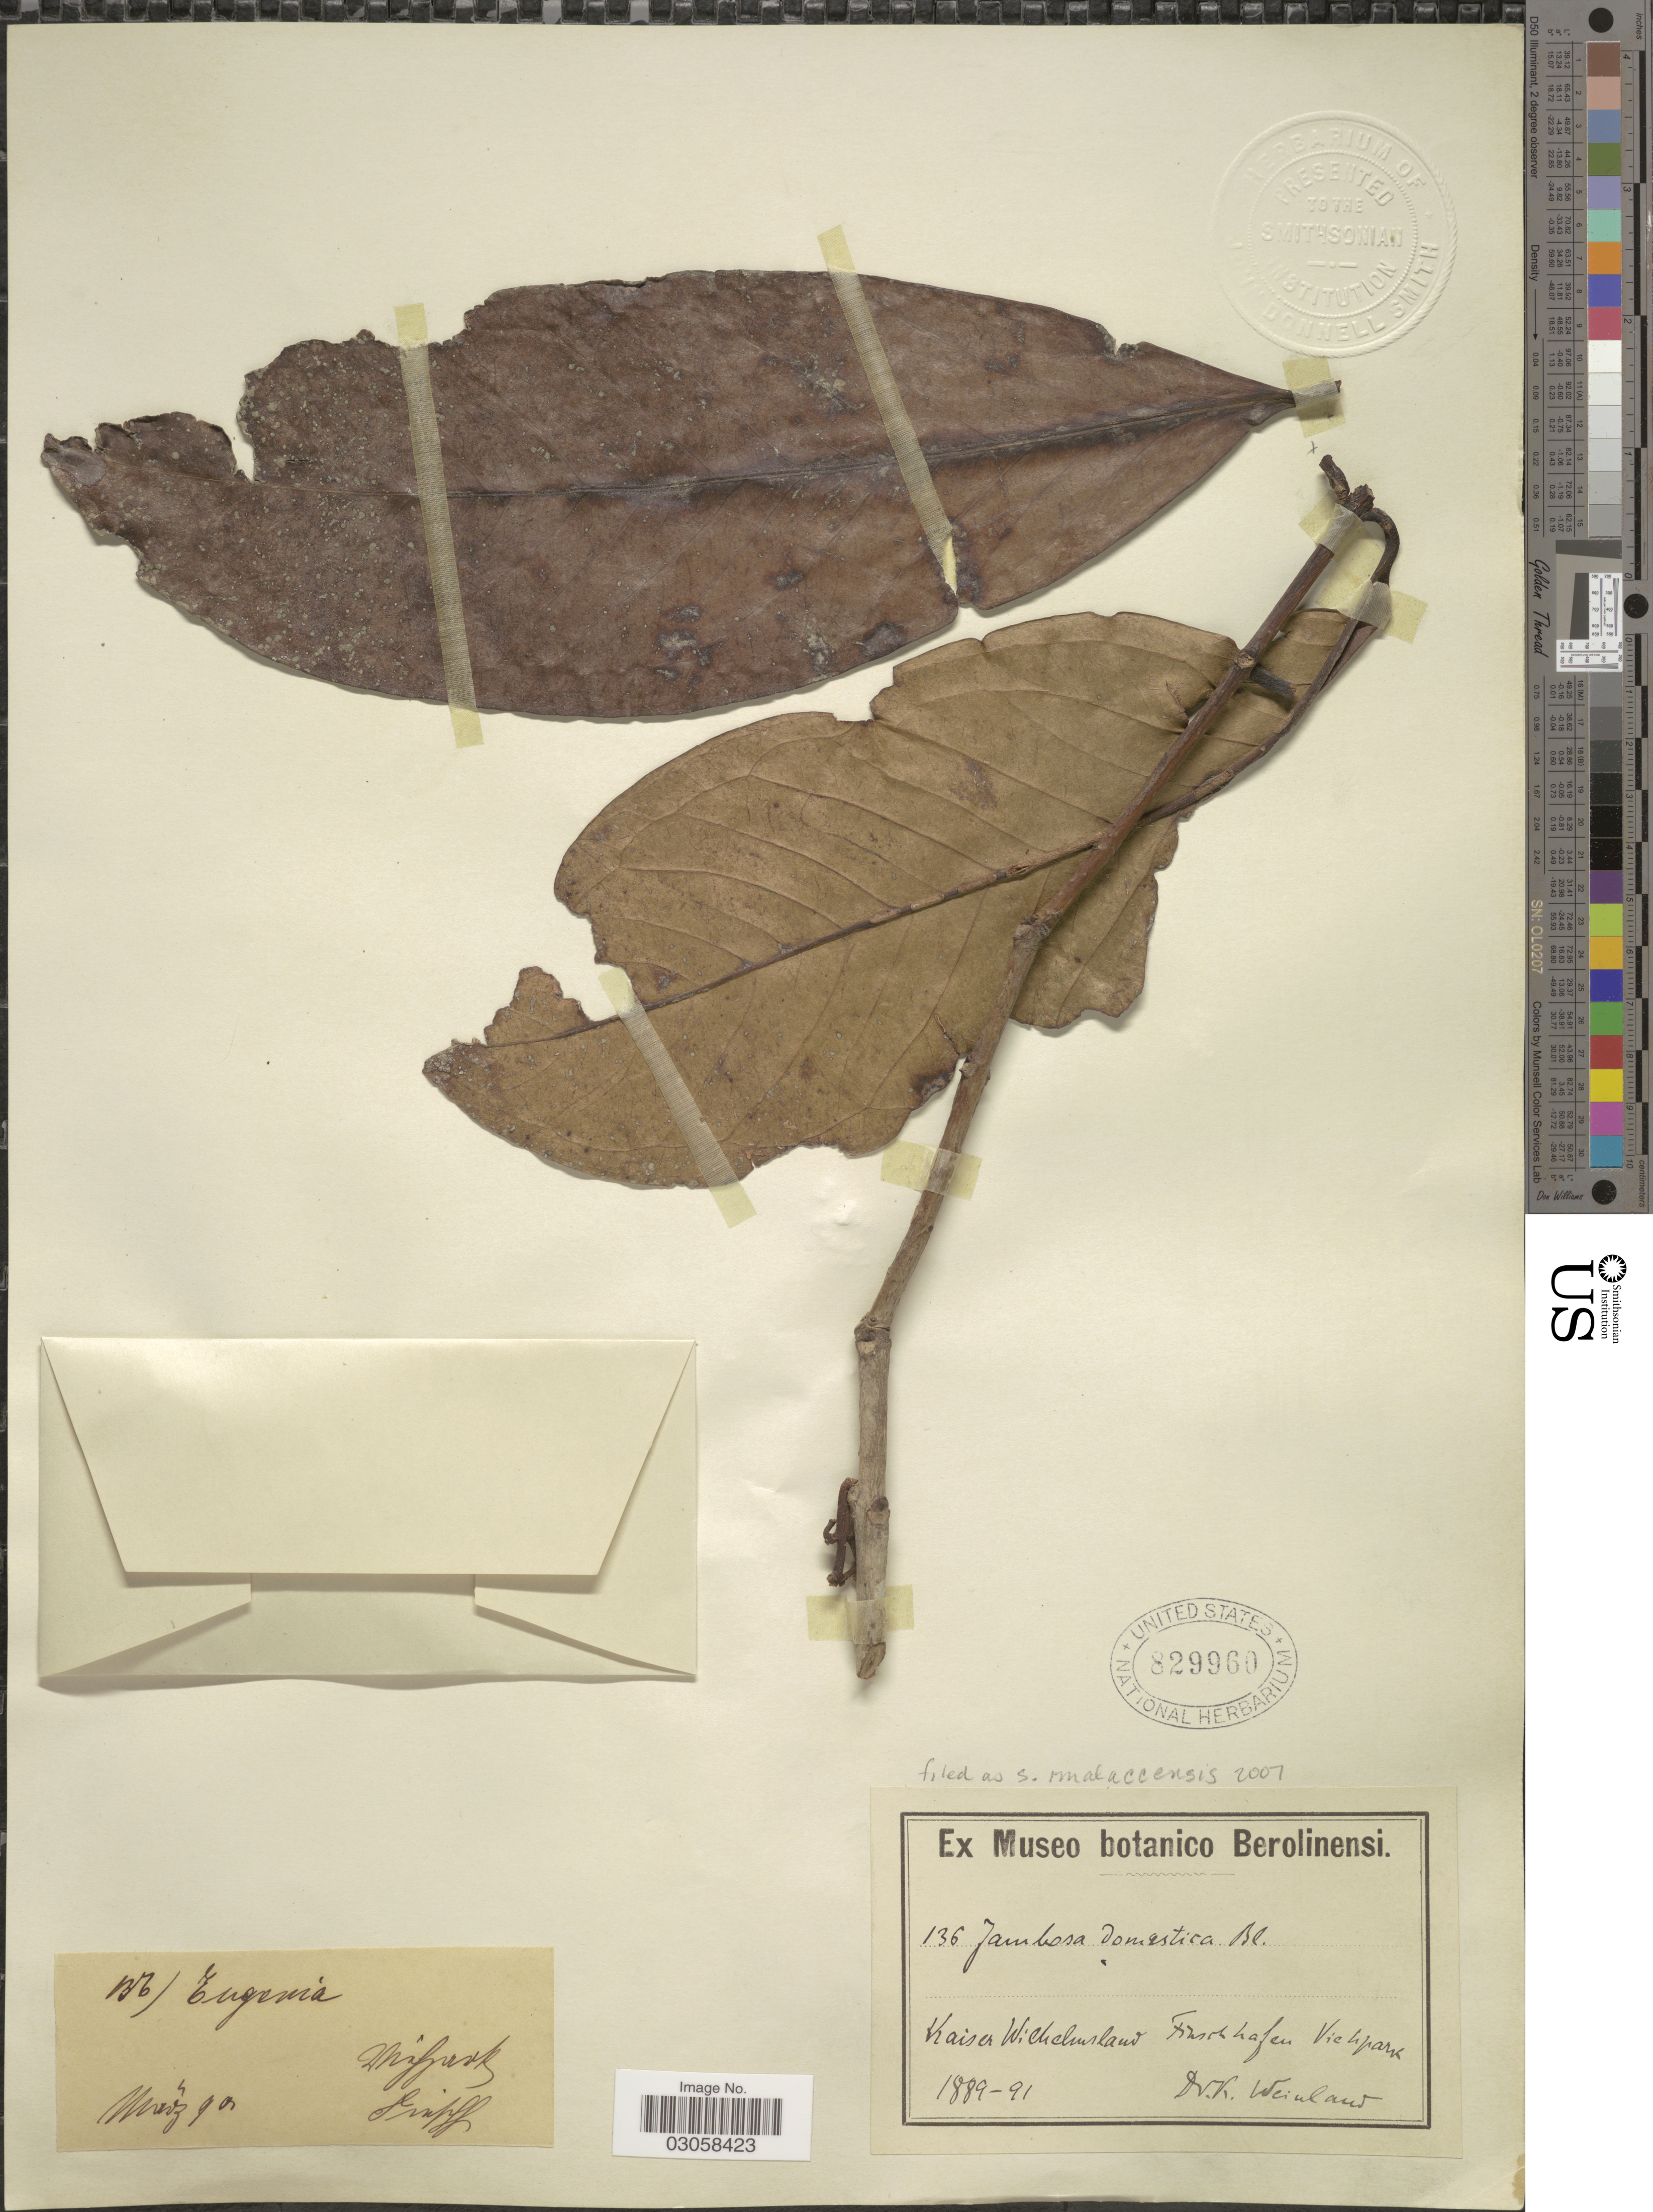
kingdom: Plantae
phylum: Tracheophyta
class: Magnoliopsida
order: Myrtales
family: Myrtaceae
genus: Syzygium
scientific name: Syzygium sp.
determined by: Strong, Mark T., (BOT), Smithsonian Institution - National Museum of Natural History (UNITED STATES)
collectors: K. Weinland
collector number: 136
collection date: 1889/1891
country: Papua New Guinea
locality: Kaiser Wilhelmsland Finschhafen Viehpark.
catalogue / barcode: US 829960